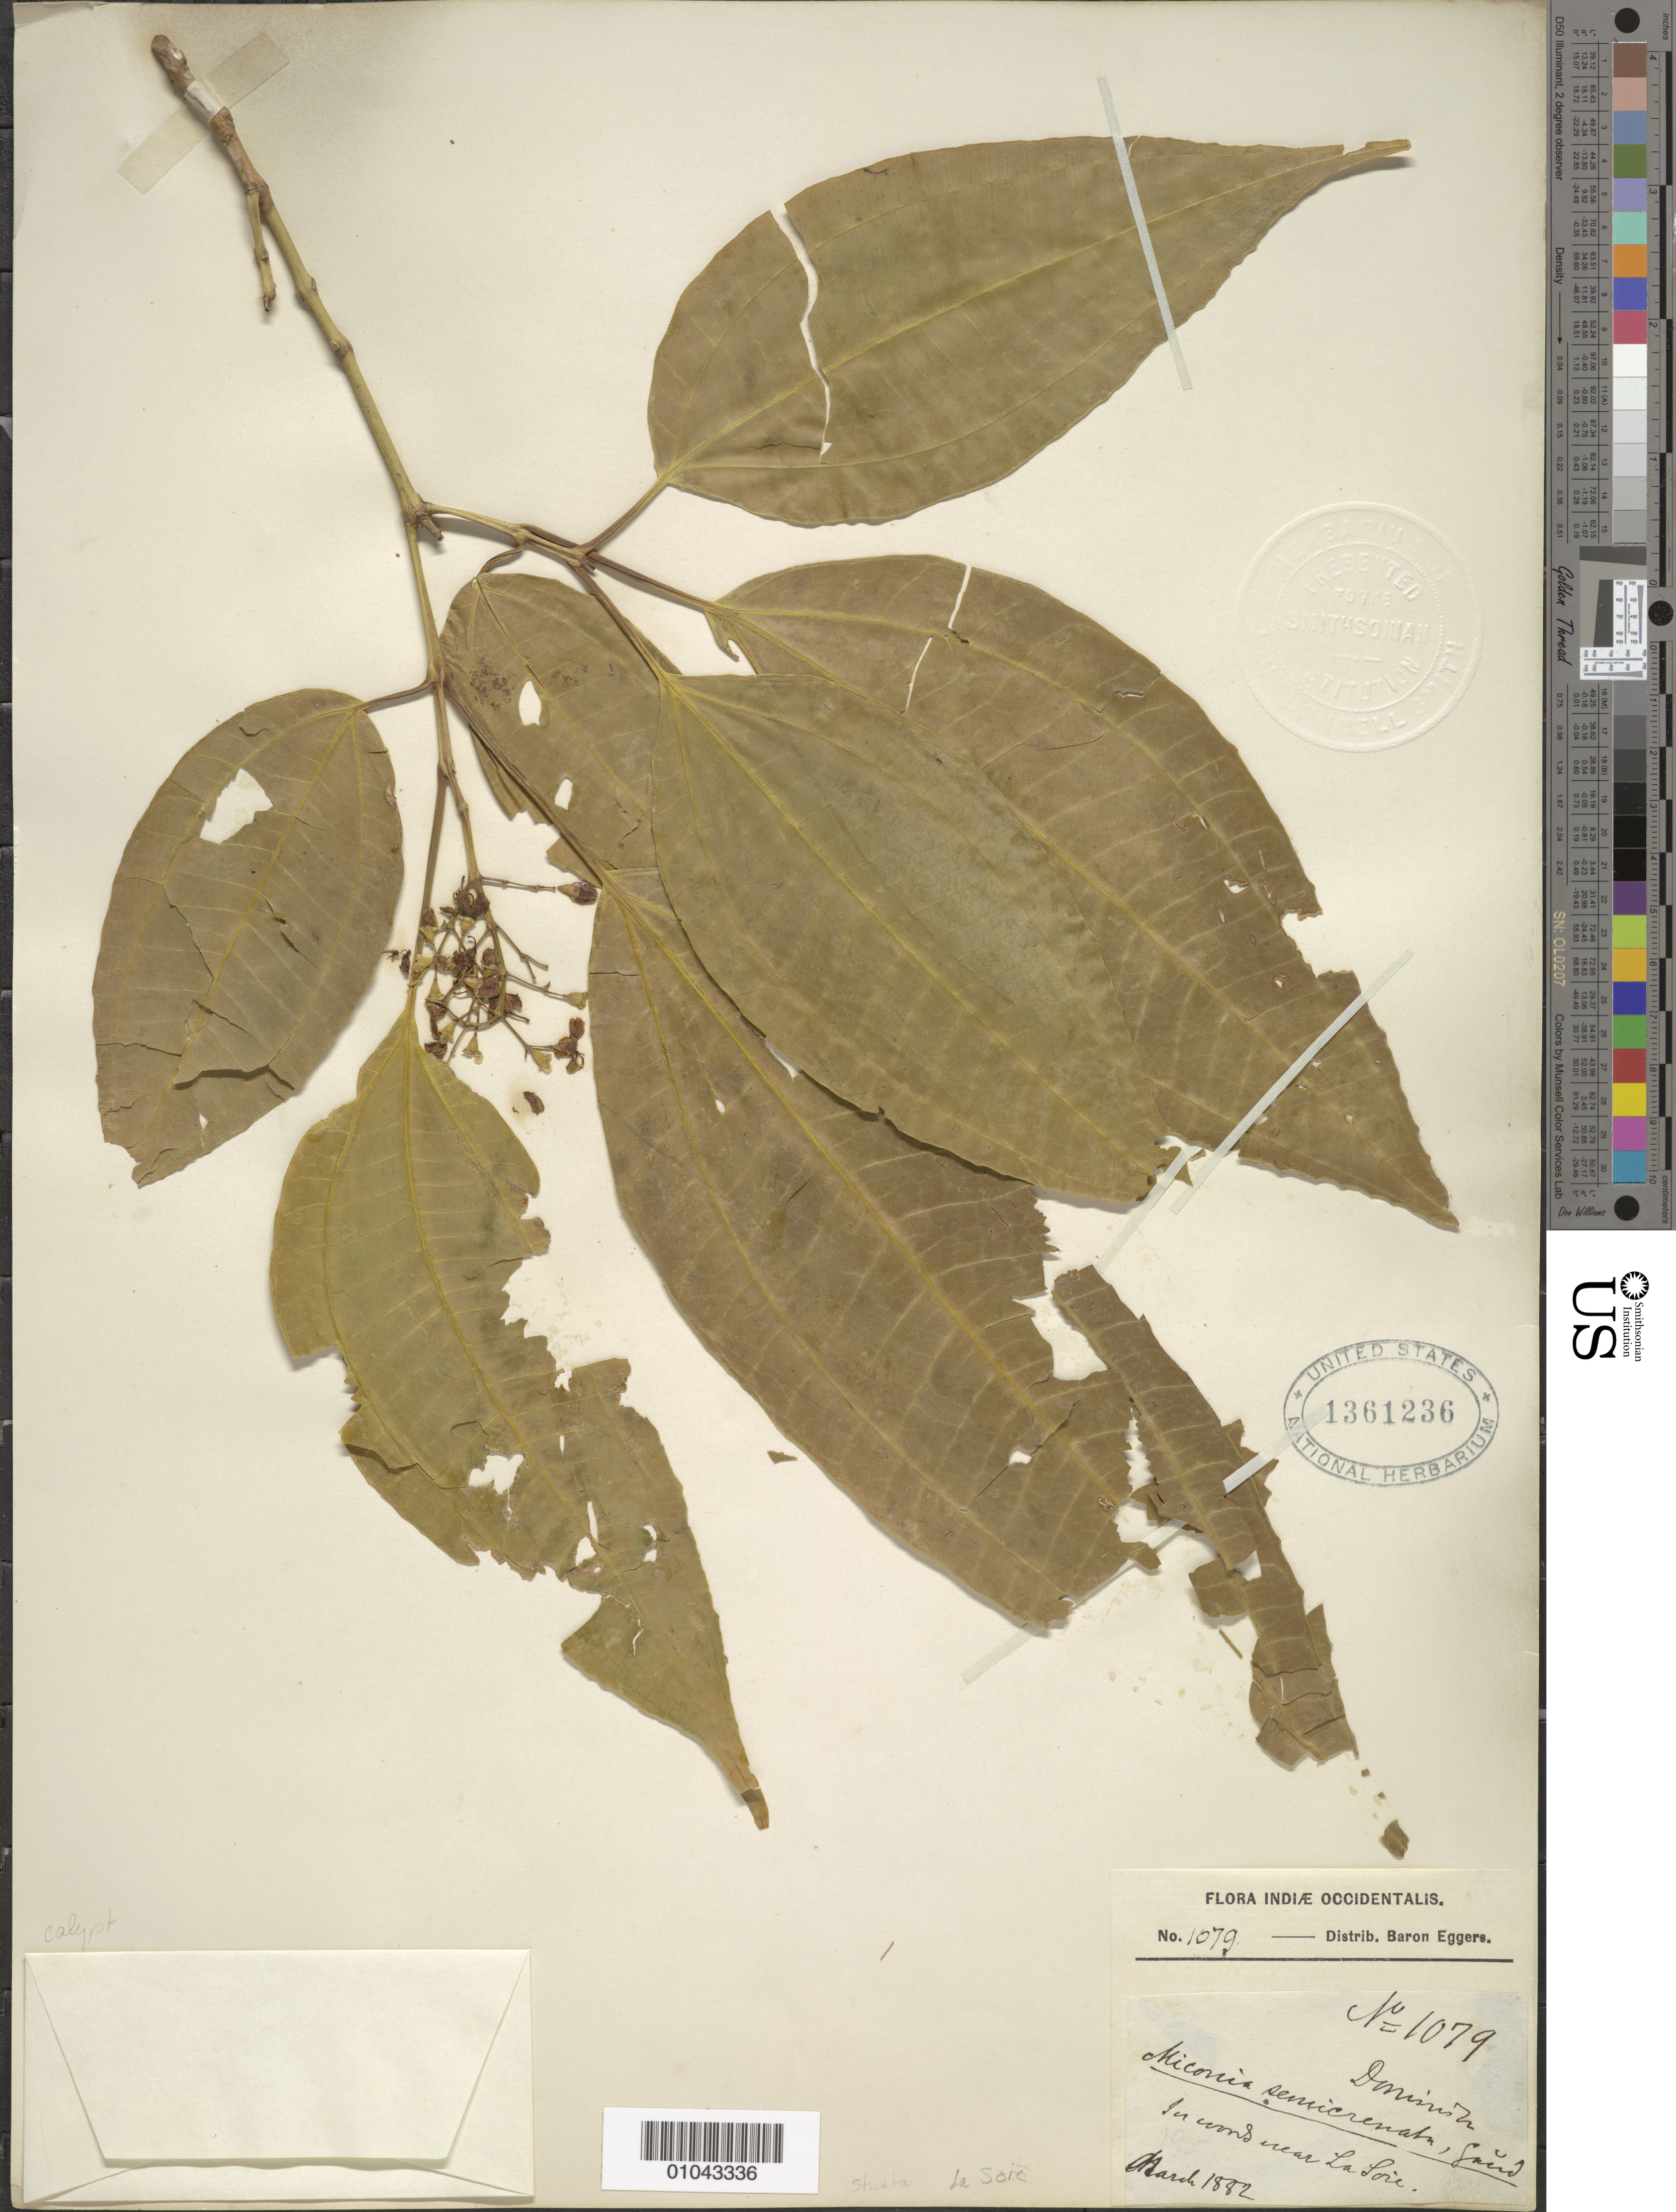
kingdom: Plantae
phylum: Tracheophyta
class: Magnoliopsida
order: Myrtales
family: Melastomataceae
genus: Miconia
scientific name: Miconia striata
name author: (Vahl) Cogn.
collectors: H. F. A. von Eggers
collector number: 1079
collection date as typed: Mar 1882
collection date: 1882-03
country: Dominica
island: Dominica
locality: Near La Soie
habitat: In woods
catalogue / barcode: US 1361236